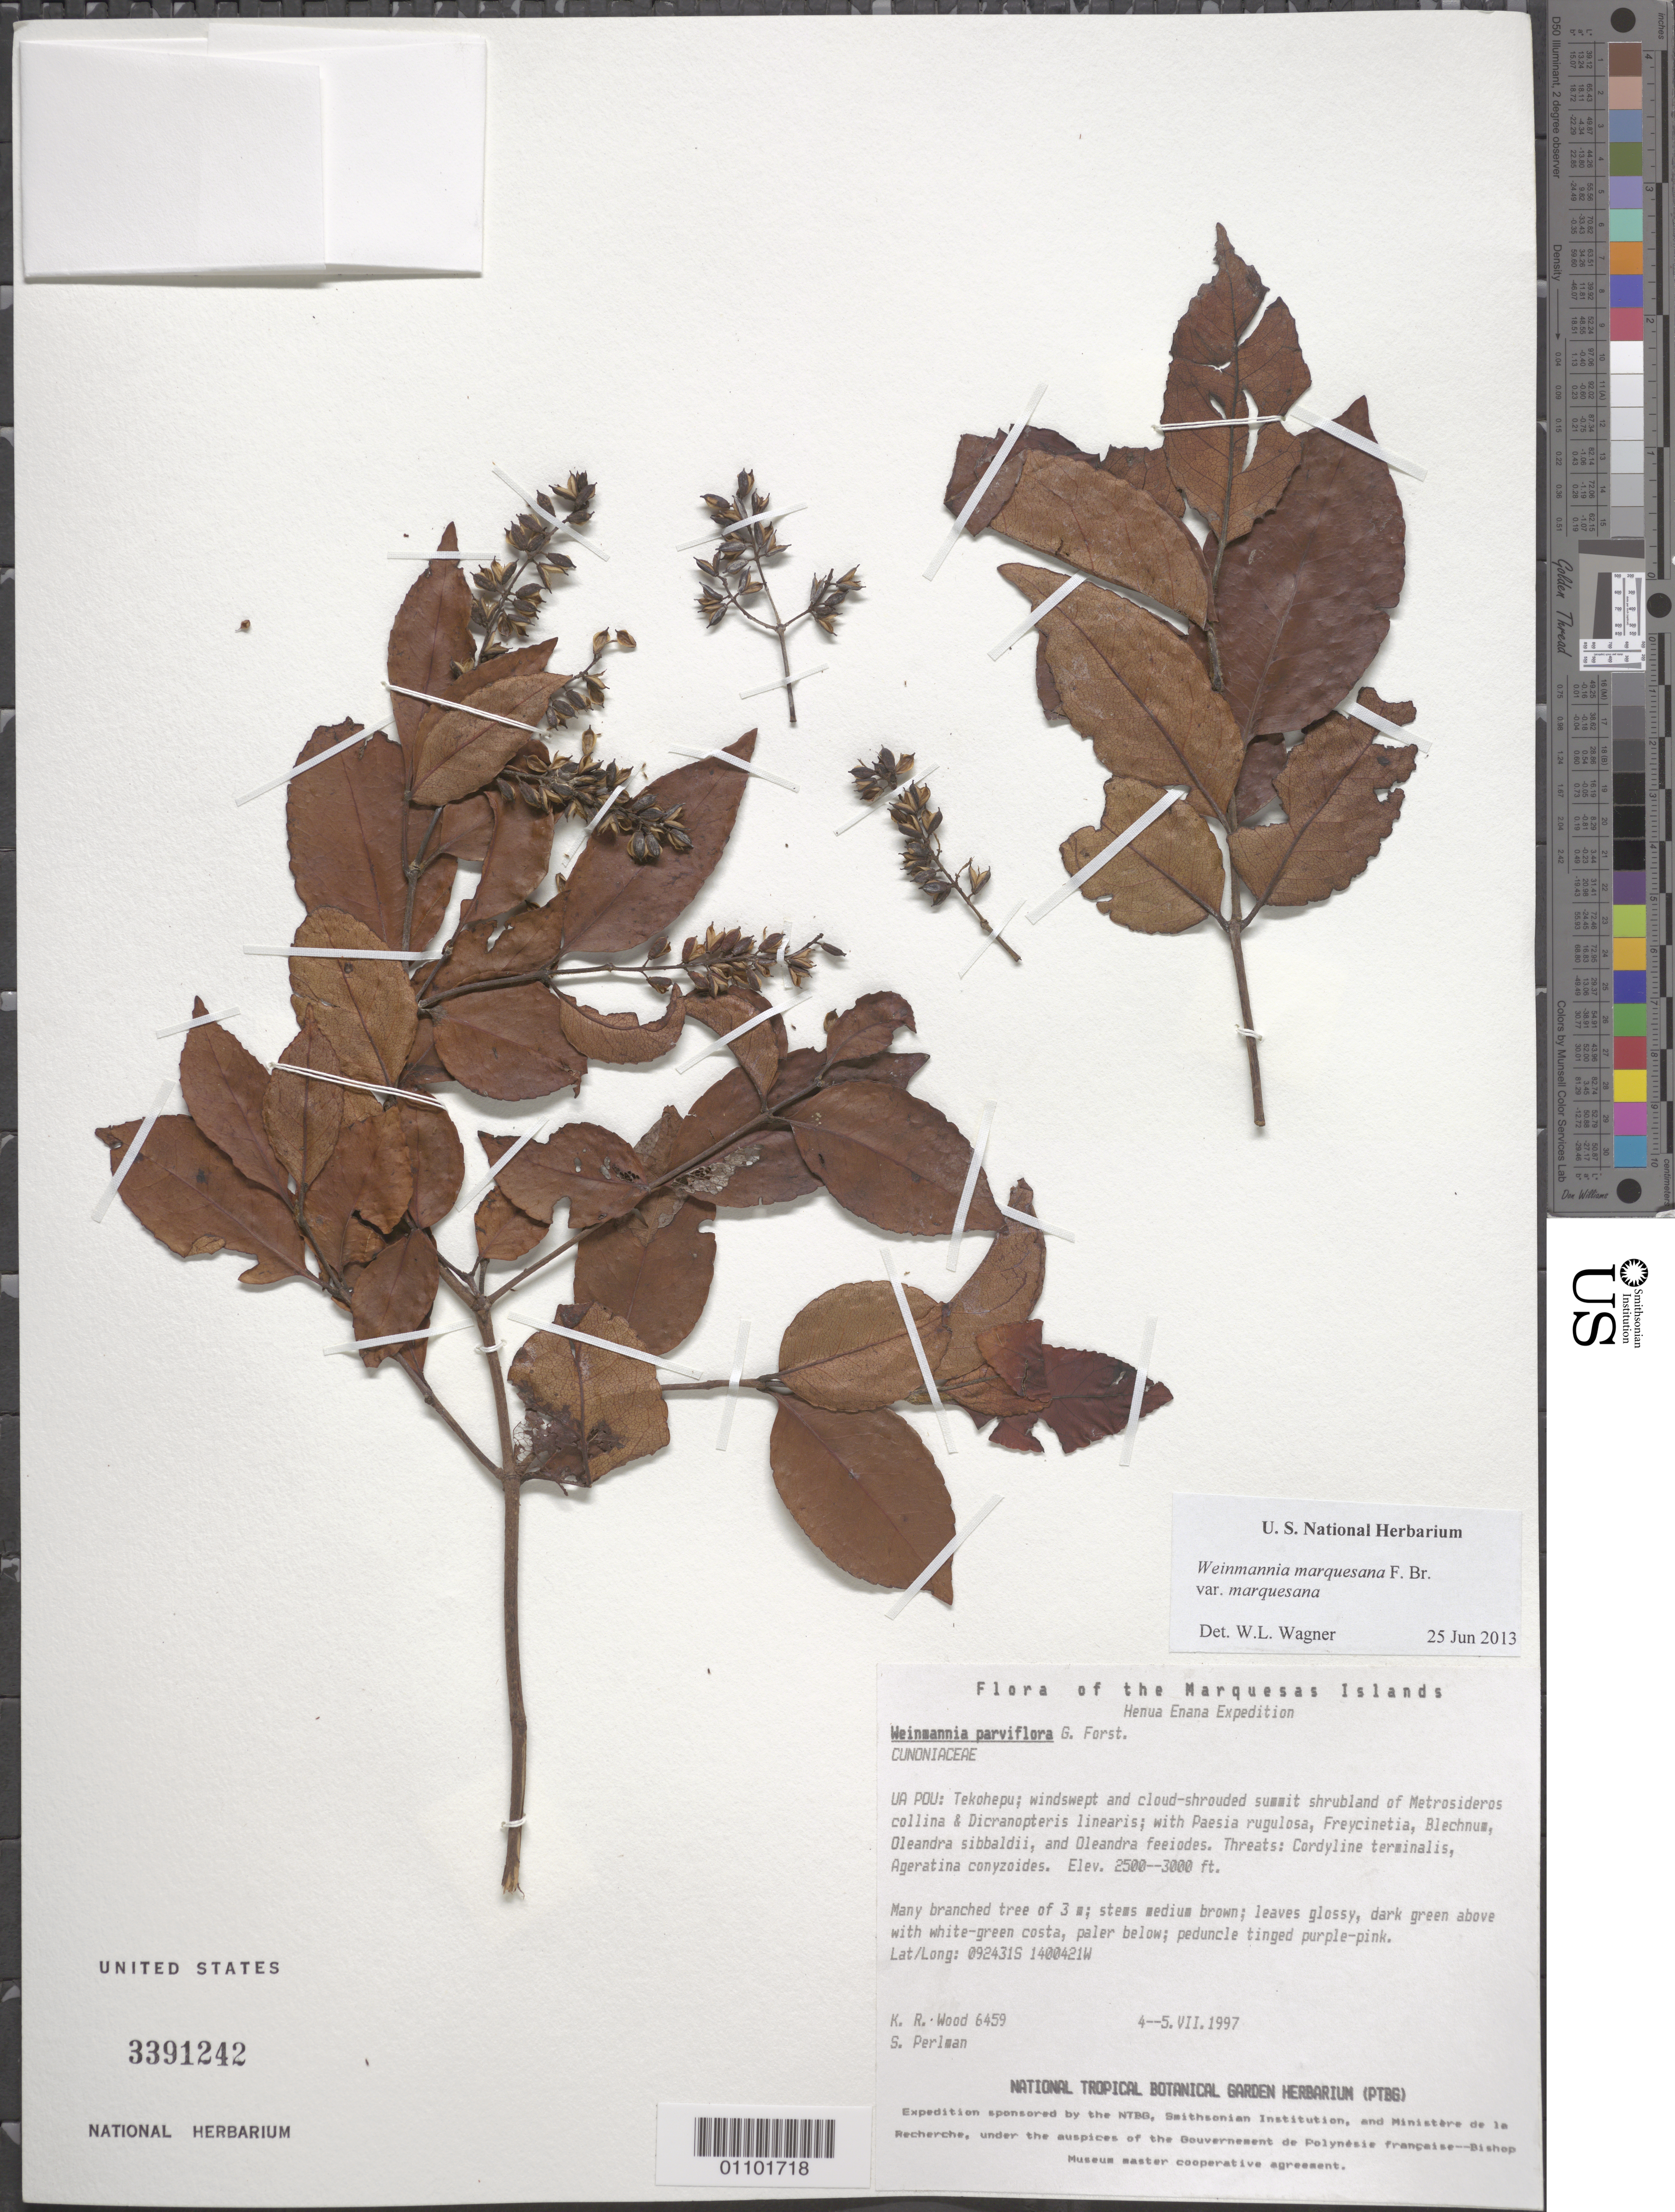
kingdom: Plantae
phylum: Tracheophyta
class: Magnoliopsida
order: Oxalidales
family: Cunoniaceae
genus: Pterophylla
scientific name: Pterophylla marquesana var. marquesana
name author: (F. Br.) Pillon & H.C. Hopkins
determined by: Wagner, W. L., (BOT), Smithsonian Institution - National Museum of Natural History (UNITED STATES)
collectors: K. R. Wood & S. P. Perlman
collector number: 6459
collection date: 1997-07-04/1997-07-05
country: French Polynesia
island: Ua Pou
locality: Tekohepo summit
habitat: Shrubland of Metrosideros collina-Dicranopteris linearis; windswept and cloud shrouded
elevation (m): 762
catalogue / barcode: US 3391242